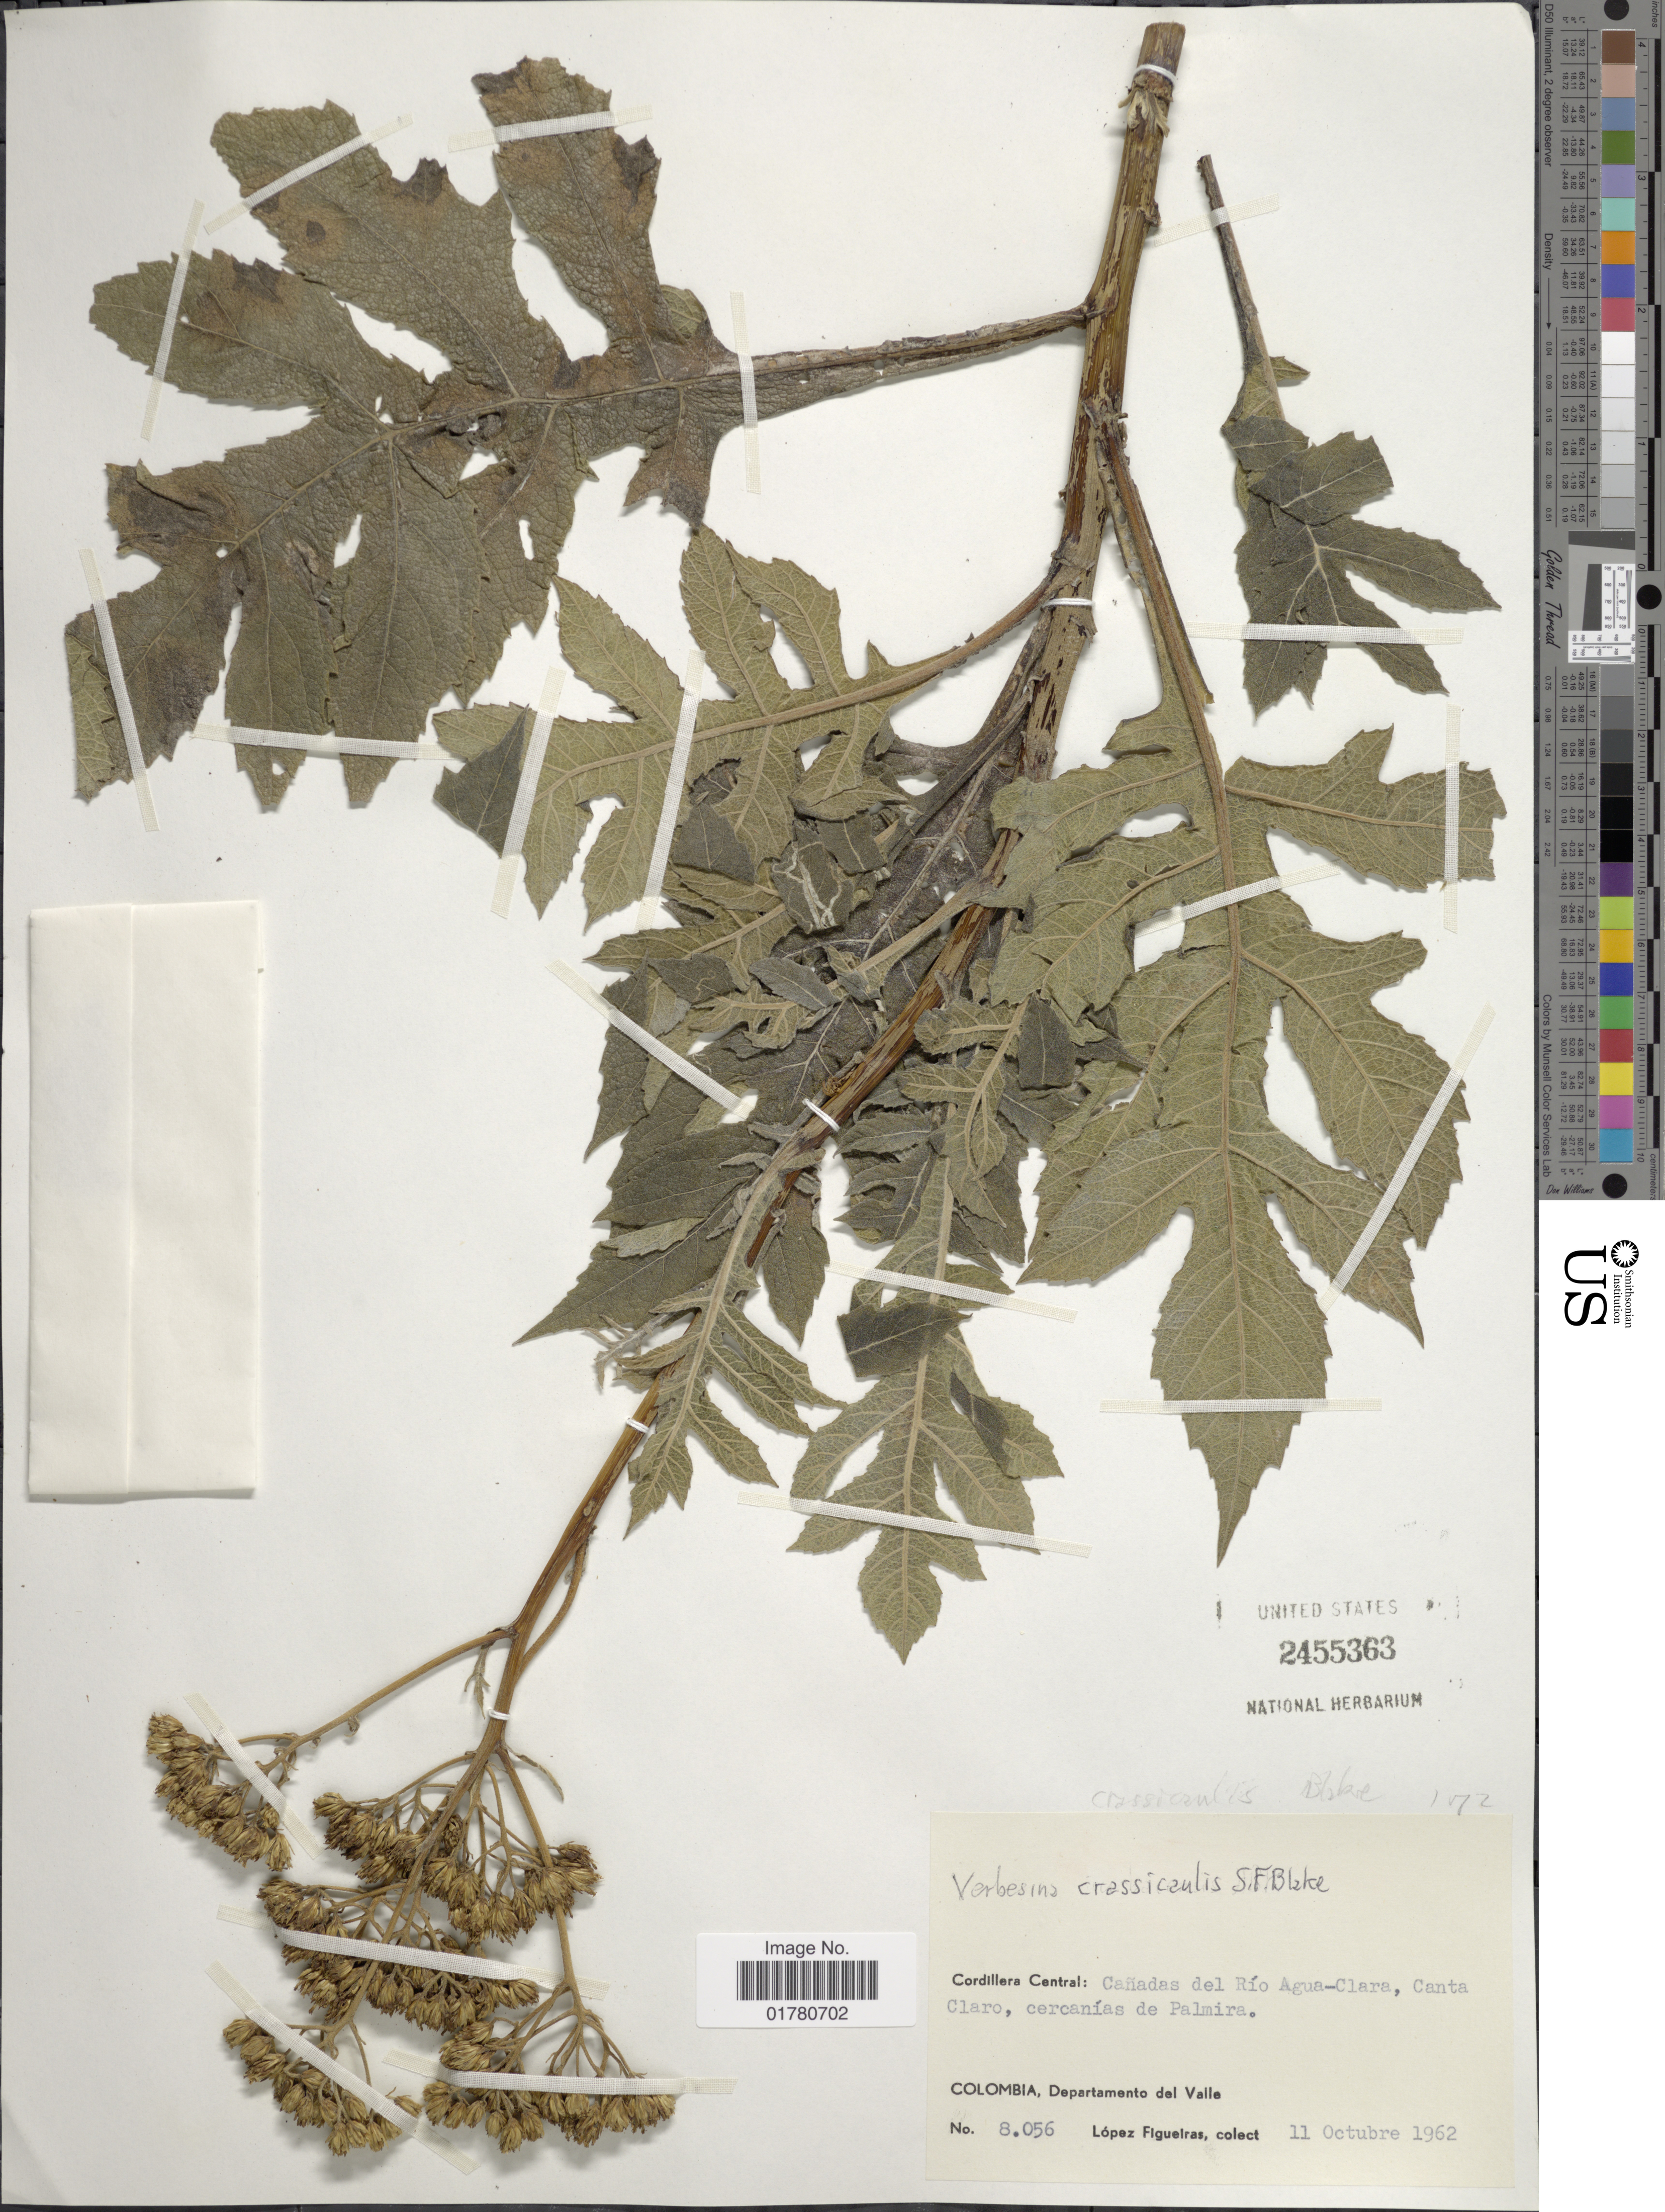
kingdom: Plantae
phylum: Tracheophyta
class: Magnoliopsida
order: Asterales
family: Asteraceae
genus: Verbesina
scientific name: Verbesina crassicaulis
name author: S.F. Blake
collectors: M. López Figueiras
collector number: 8056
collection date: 1962-10-11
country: Colombia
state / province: Valle del Cauca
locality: Cordillera Central: Cañadas del Río Agua-Clara, Canta Claro, cercanías de Palmira, Departamento del Valle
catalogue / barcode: US 2455363